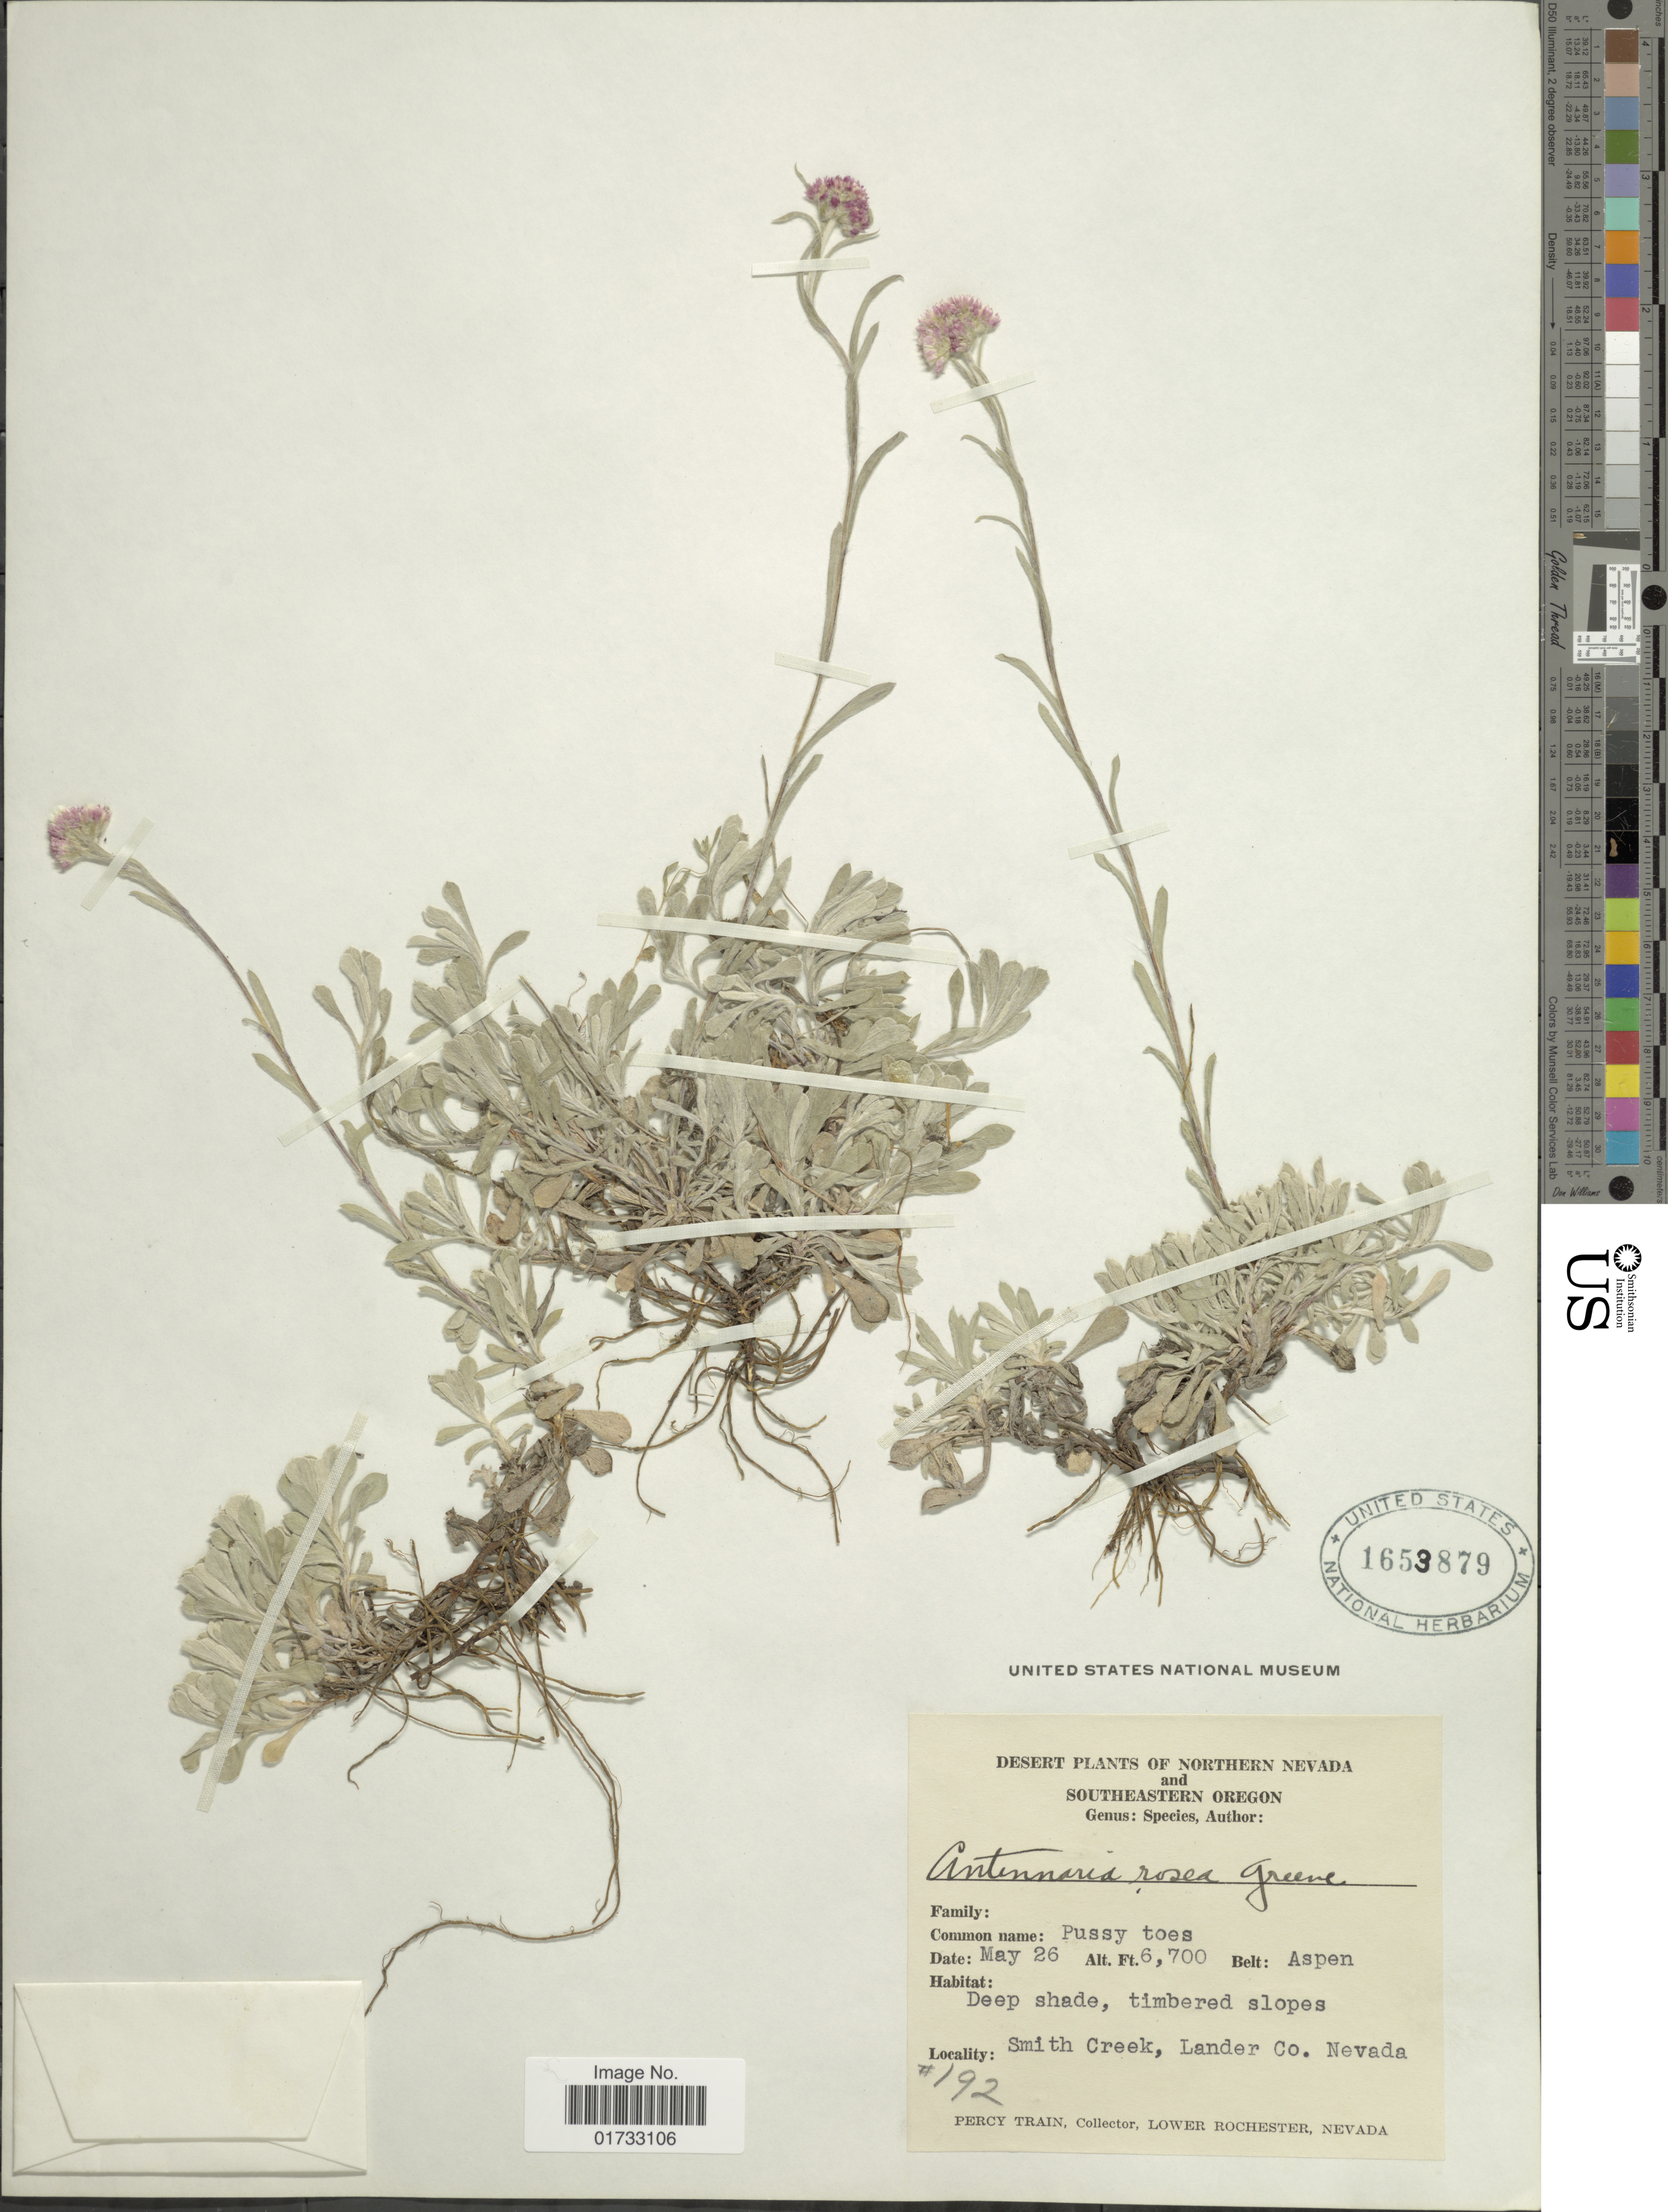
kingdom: Plantae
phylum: Tracheophyta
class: Magnoliopsida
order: Asterales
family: Asteraceae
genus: Antennaria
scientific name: Antennaria rosea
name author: Greene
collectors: P. Train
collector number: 192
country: United States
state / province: Nevada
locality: Northern Nevada, deep shade, timbered slopes, Smith Creek, Lander Co.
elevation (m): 2042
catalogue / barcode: US 1653879